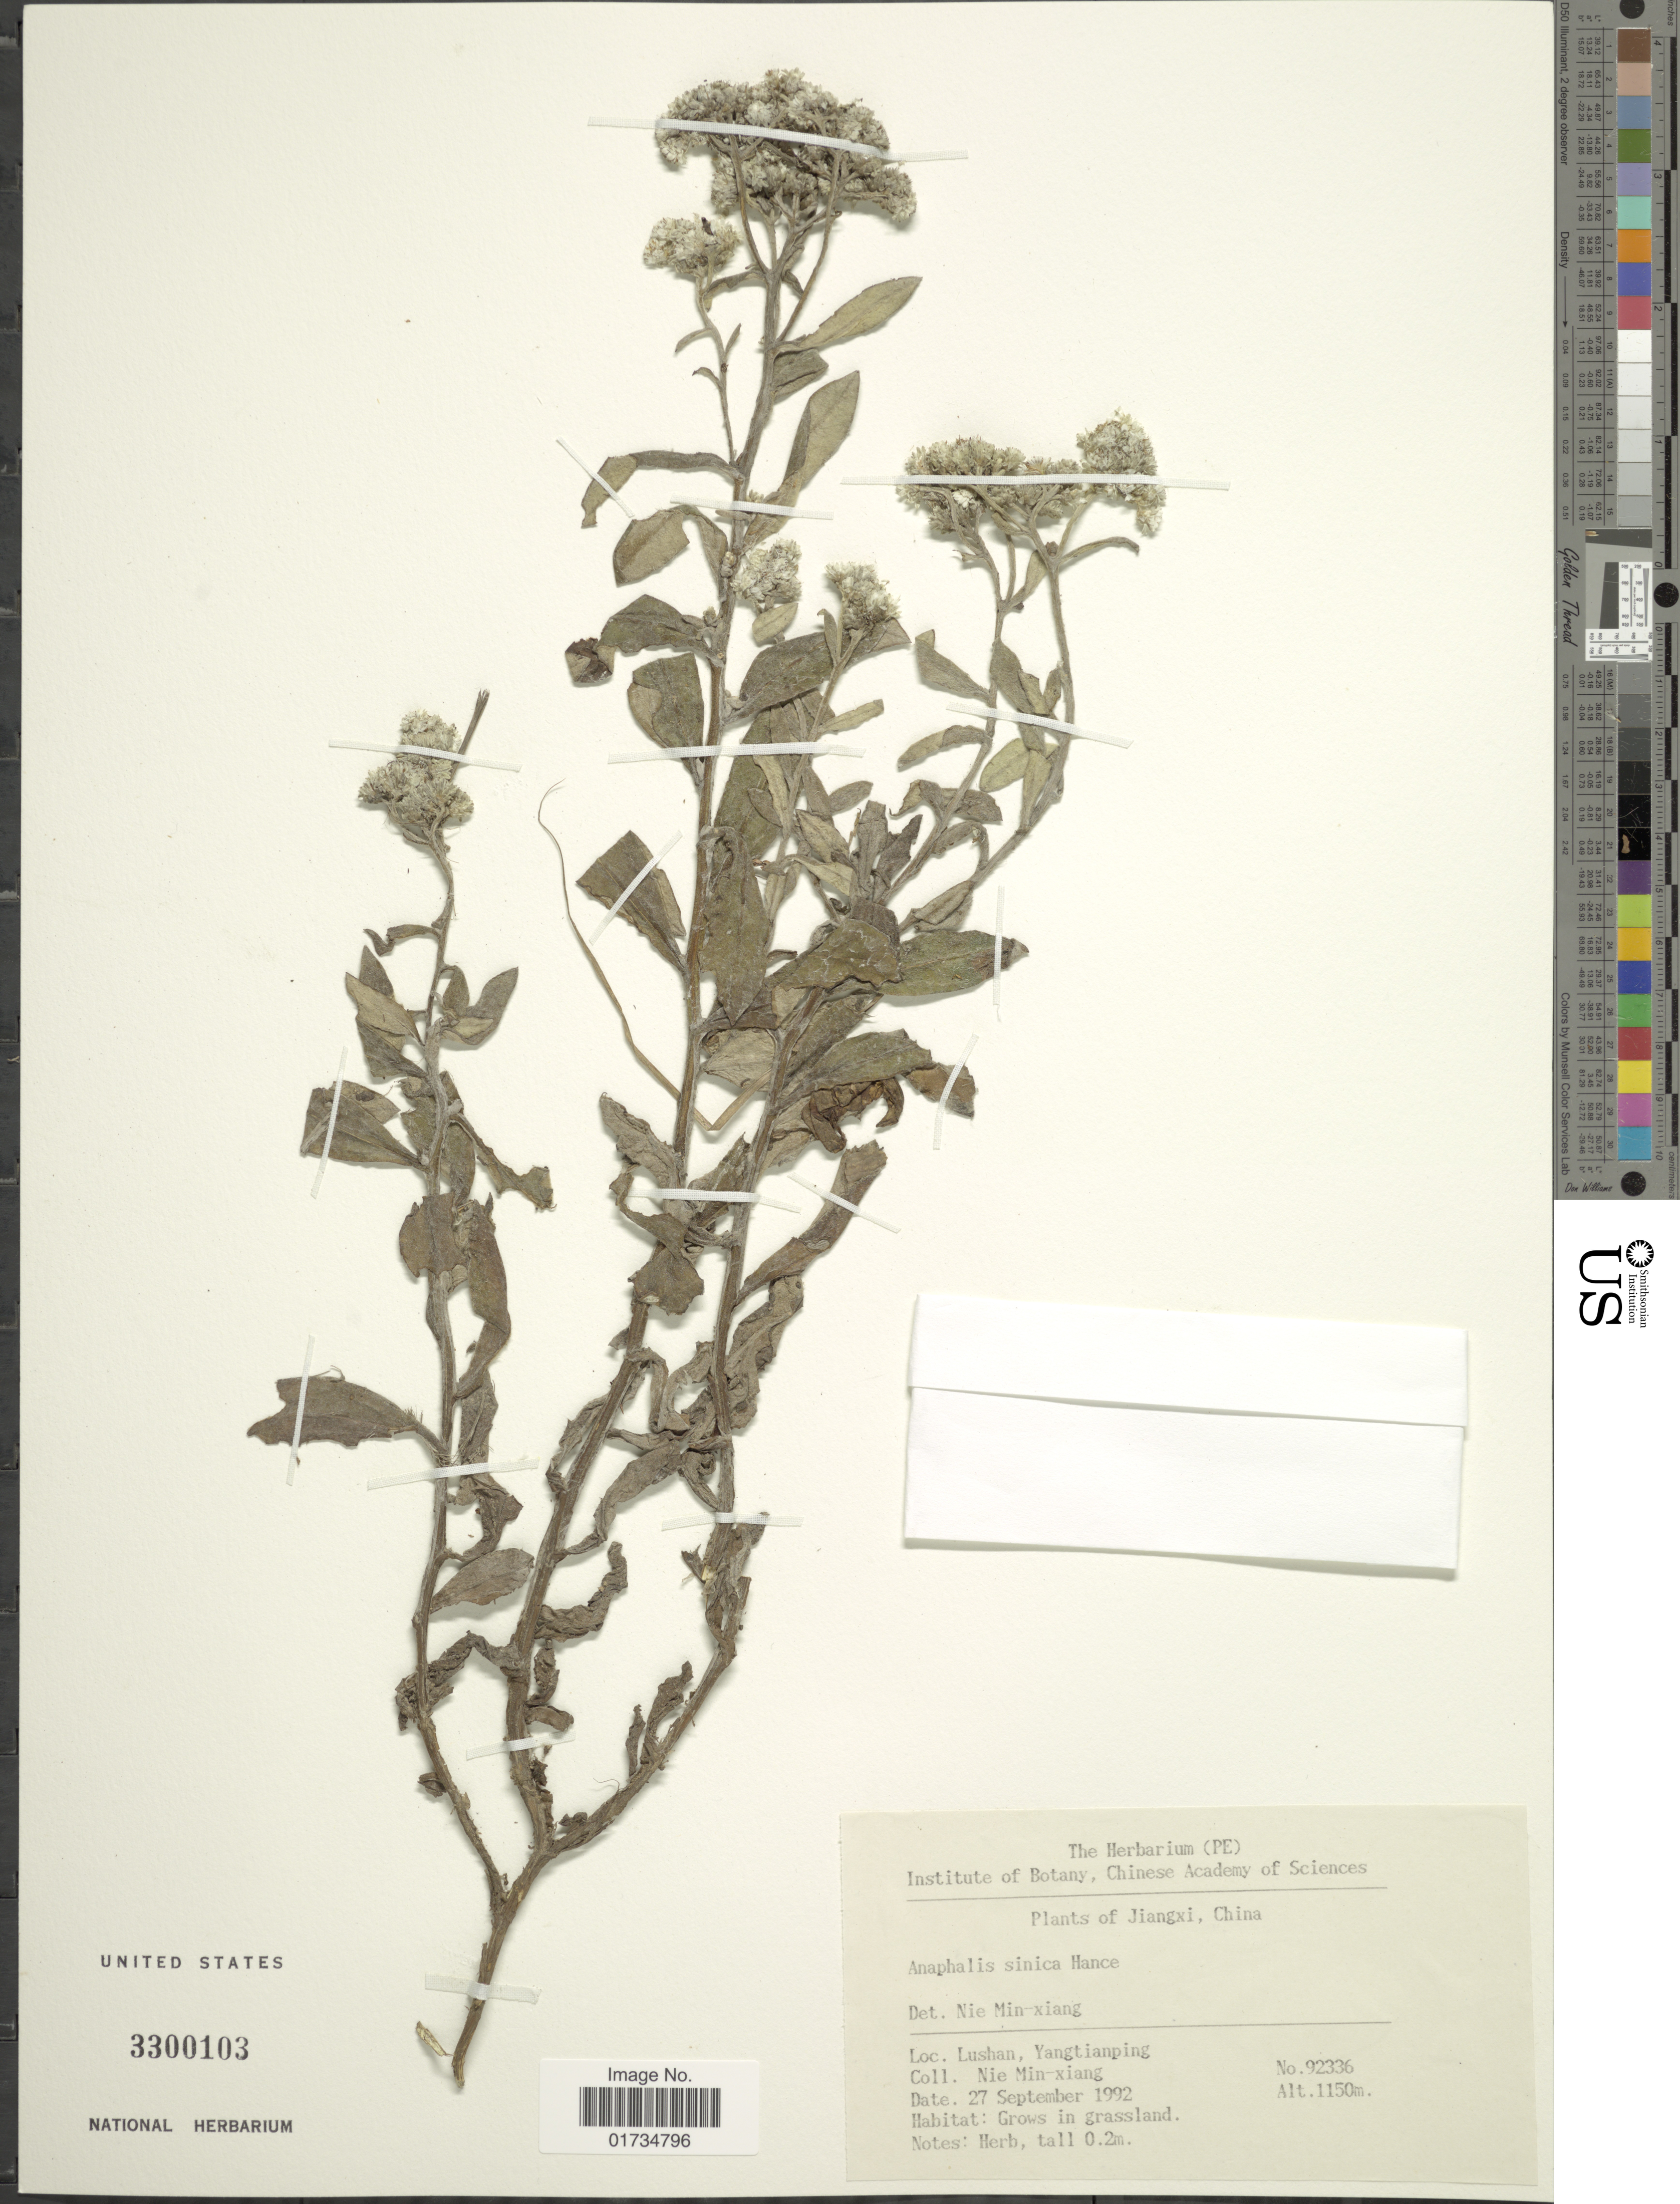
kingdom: Plantae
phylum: Tracheophyta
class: Magnoliopsida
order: Asterales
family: Asteraceae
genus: Anaphalis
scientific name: Anaphalis sinica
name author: Hance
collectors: M. Nie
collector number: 92336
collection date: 1992-09-27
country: China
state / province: Jiangxi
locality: Jiangxi, China. Lushan, Yangtianping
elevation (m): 1150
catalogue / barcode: US 3300103